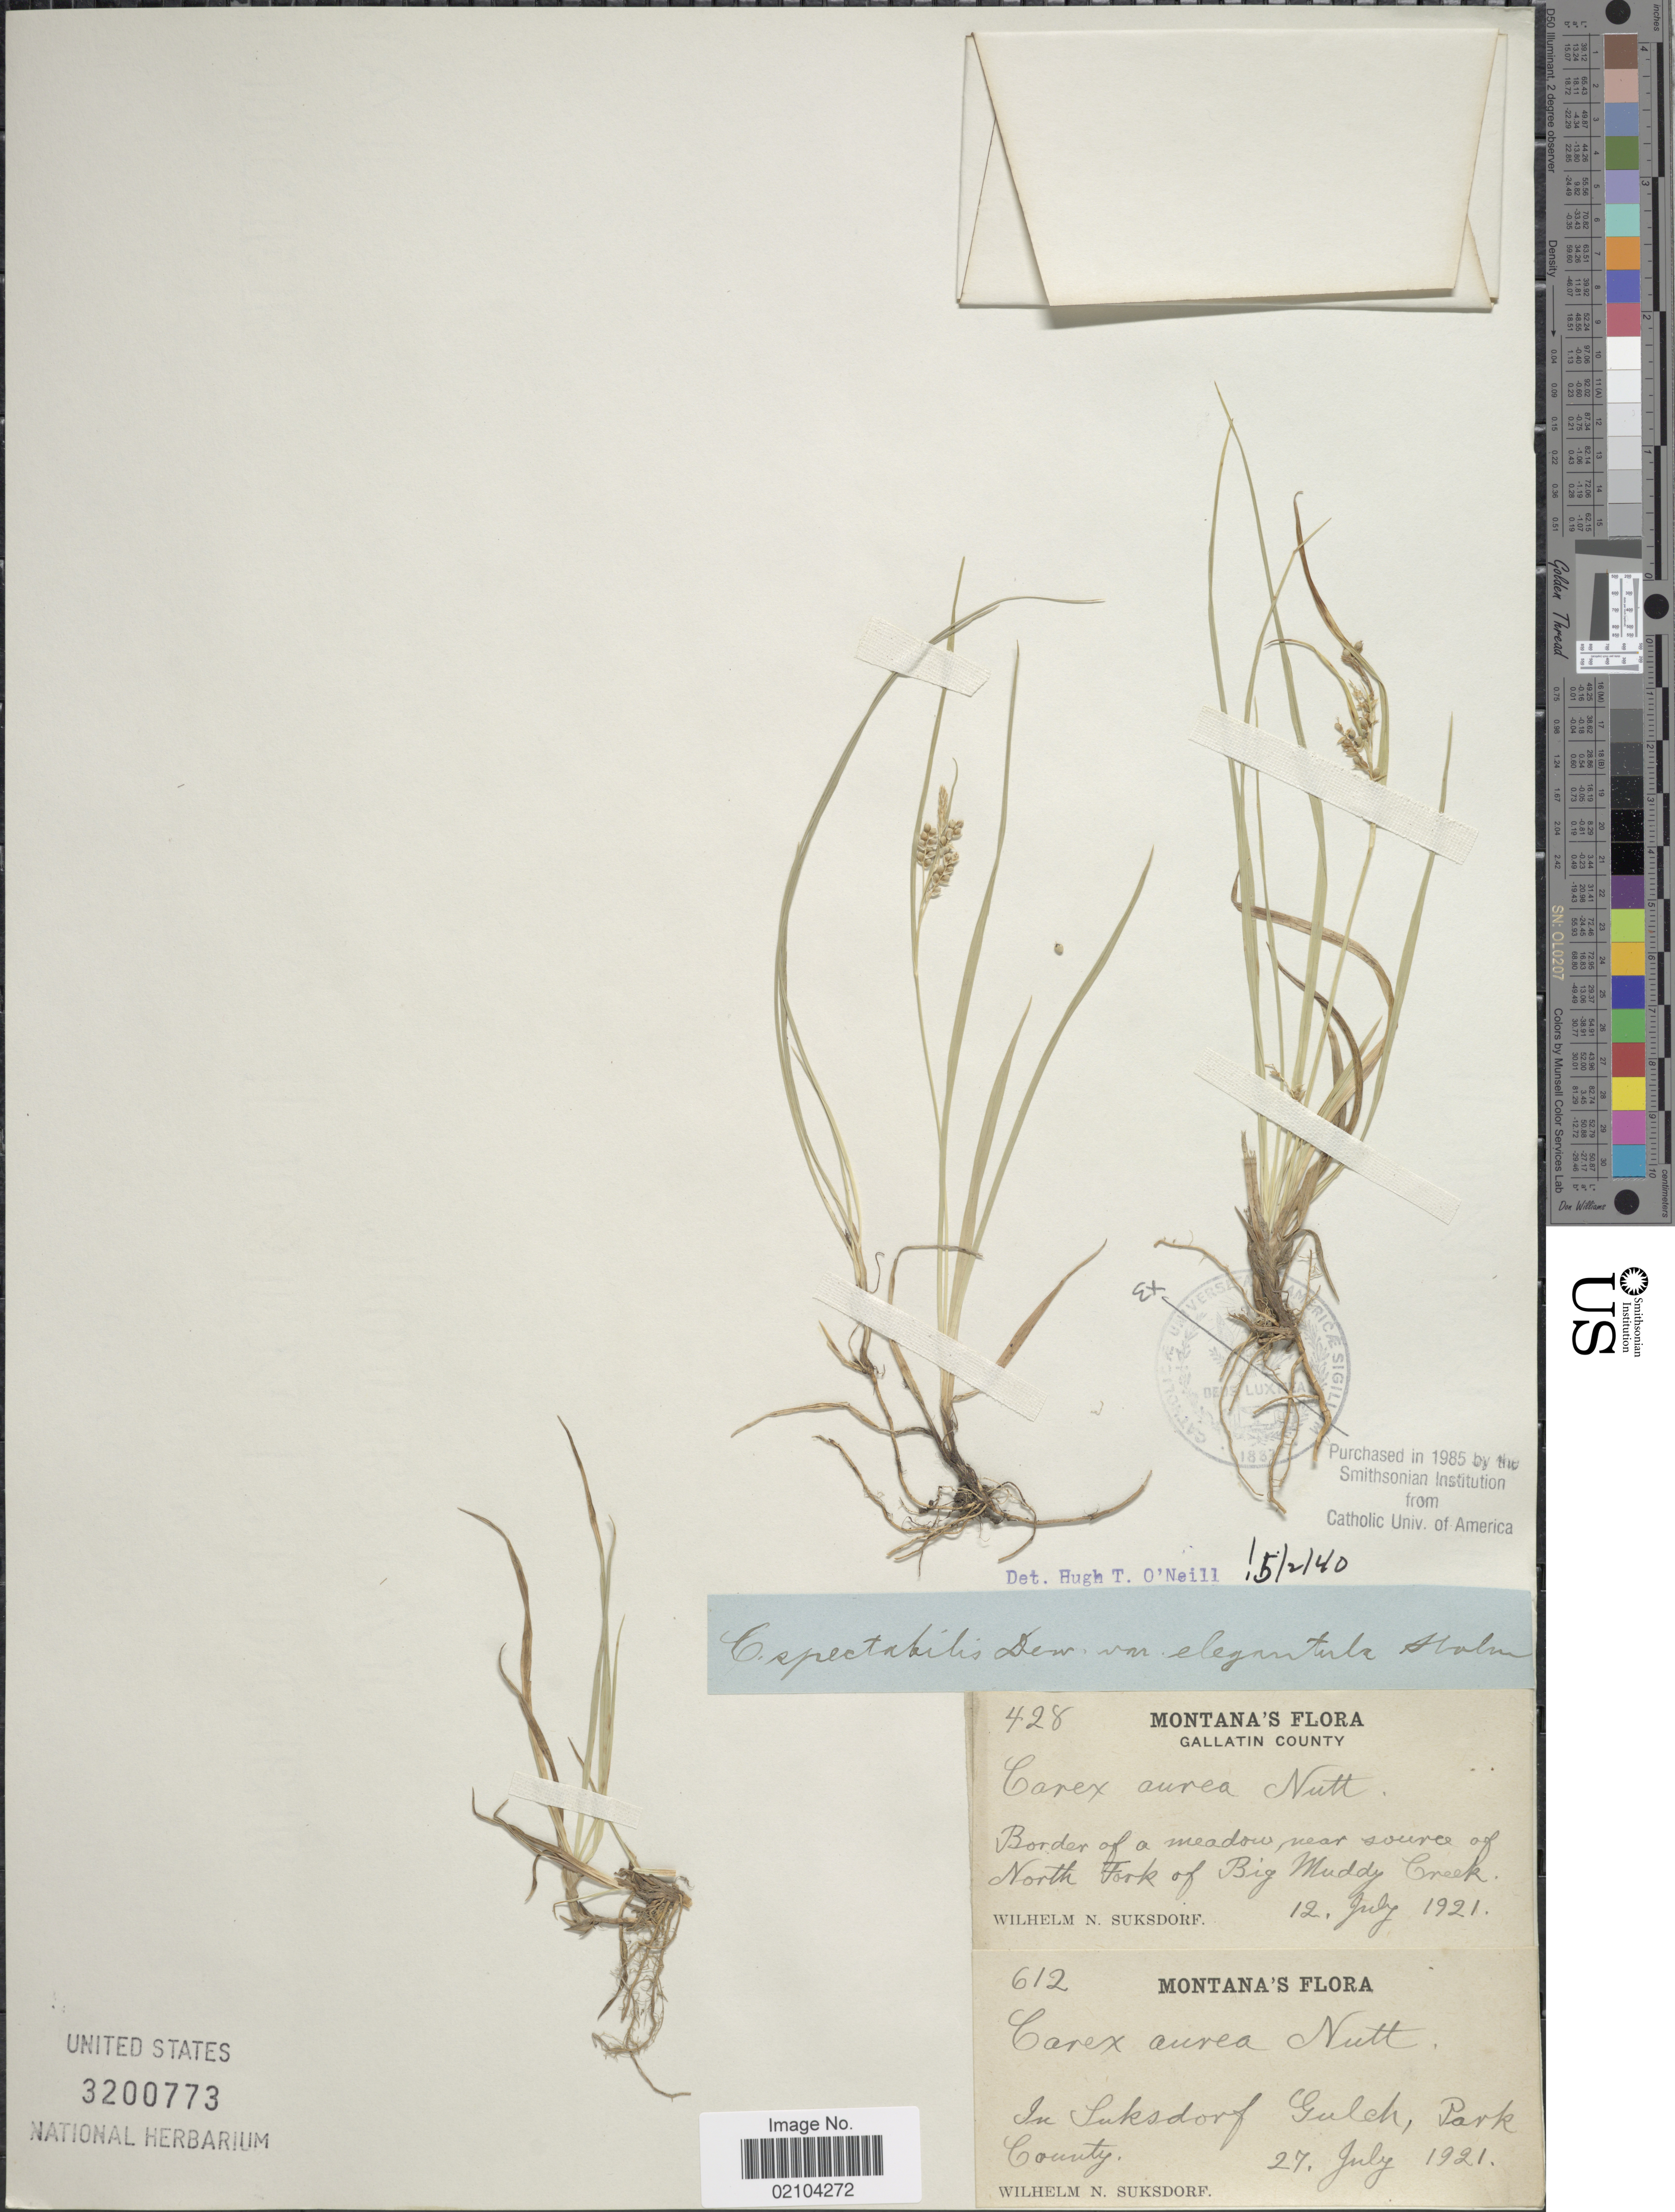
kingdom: Plantae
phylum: Tracheophyta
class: Liliopsida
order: Poales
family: Cyperaceae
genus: Carex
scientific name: Carex aurea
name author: Nutt.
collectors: W. N. Suksdorf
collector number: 428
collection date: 1921-07-12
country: United States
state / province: Montana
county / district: Gallatin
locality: Border of a meadow near source of North Fork of Big Muddy Creek.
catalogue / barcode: US 3200773